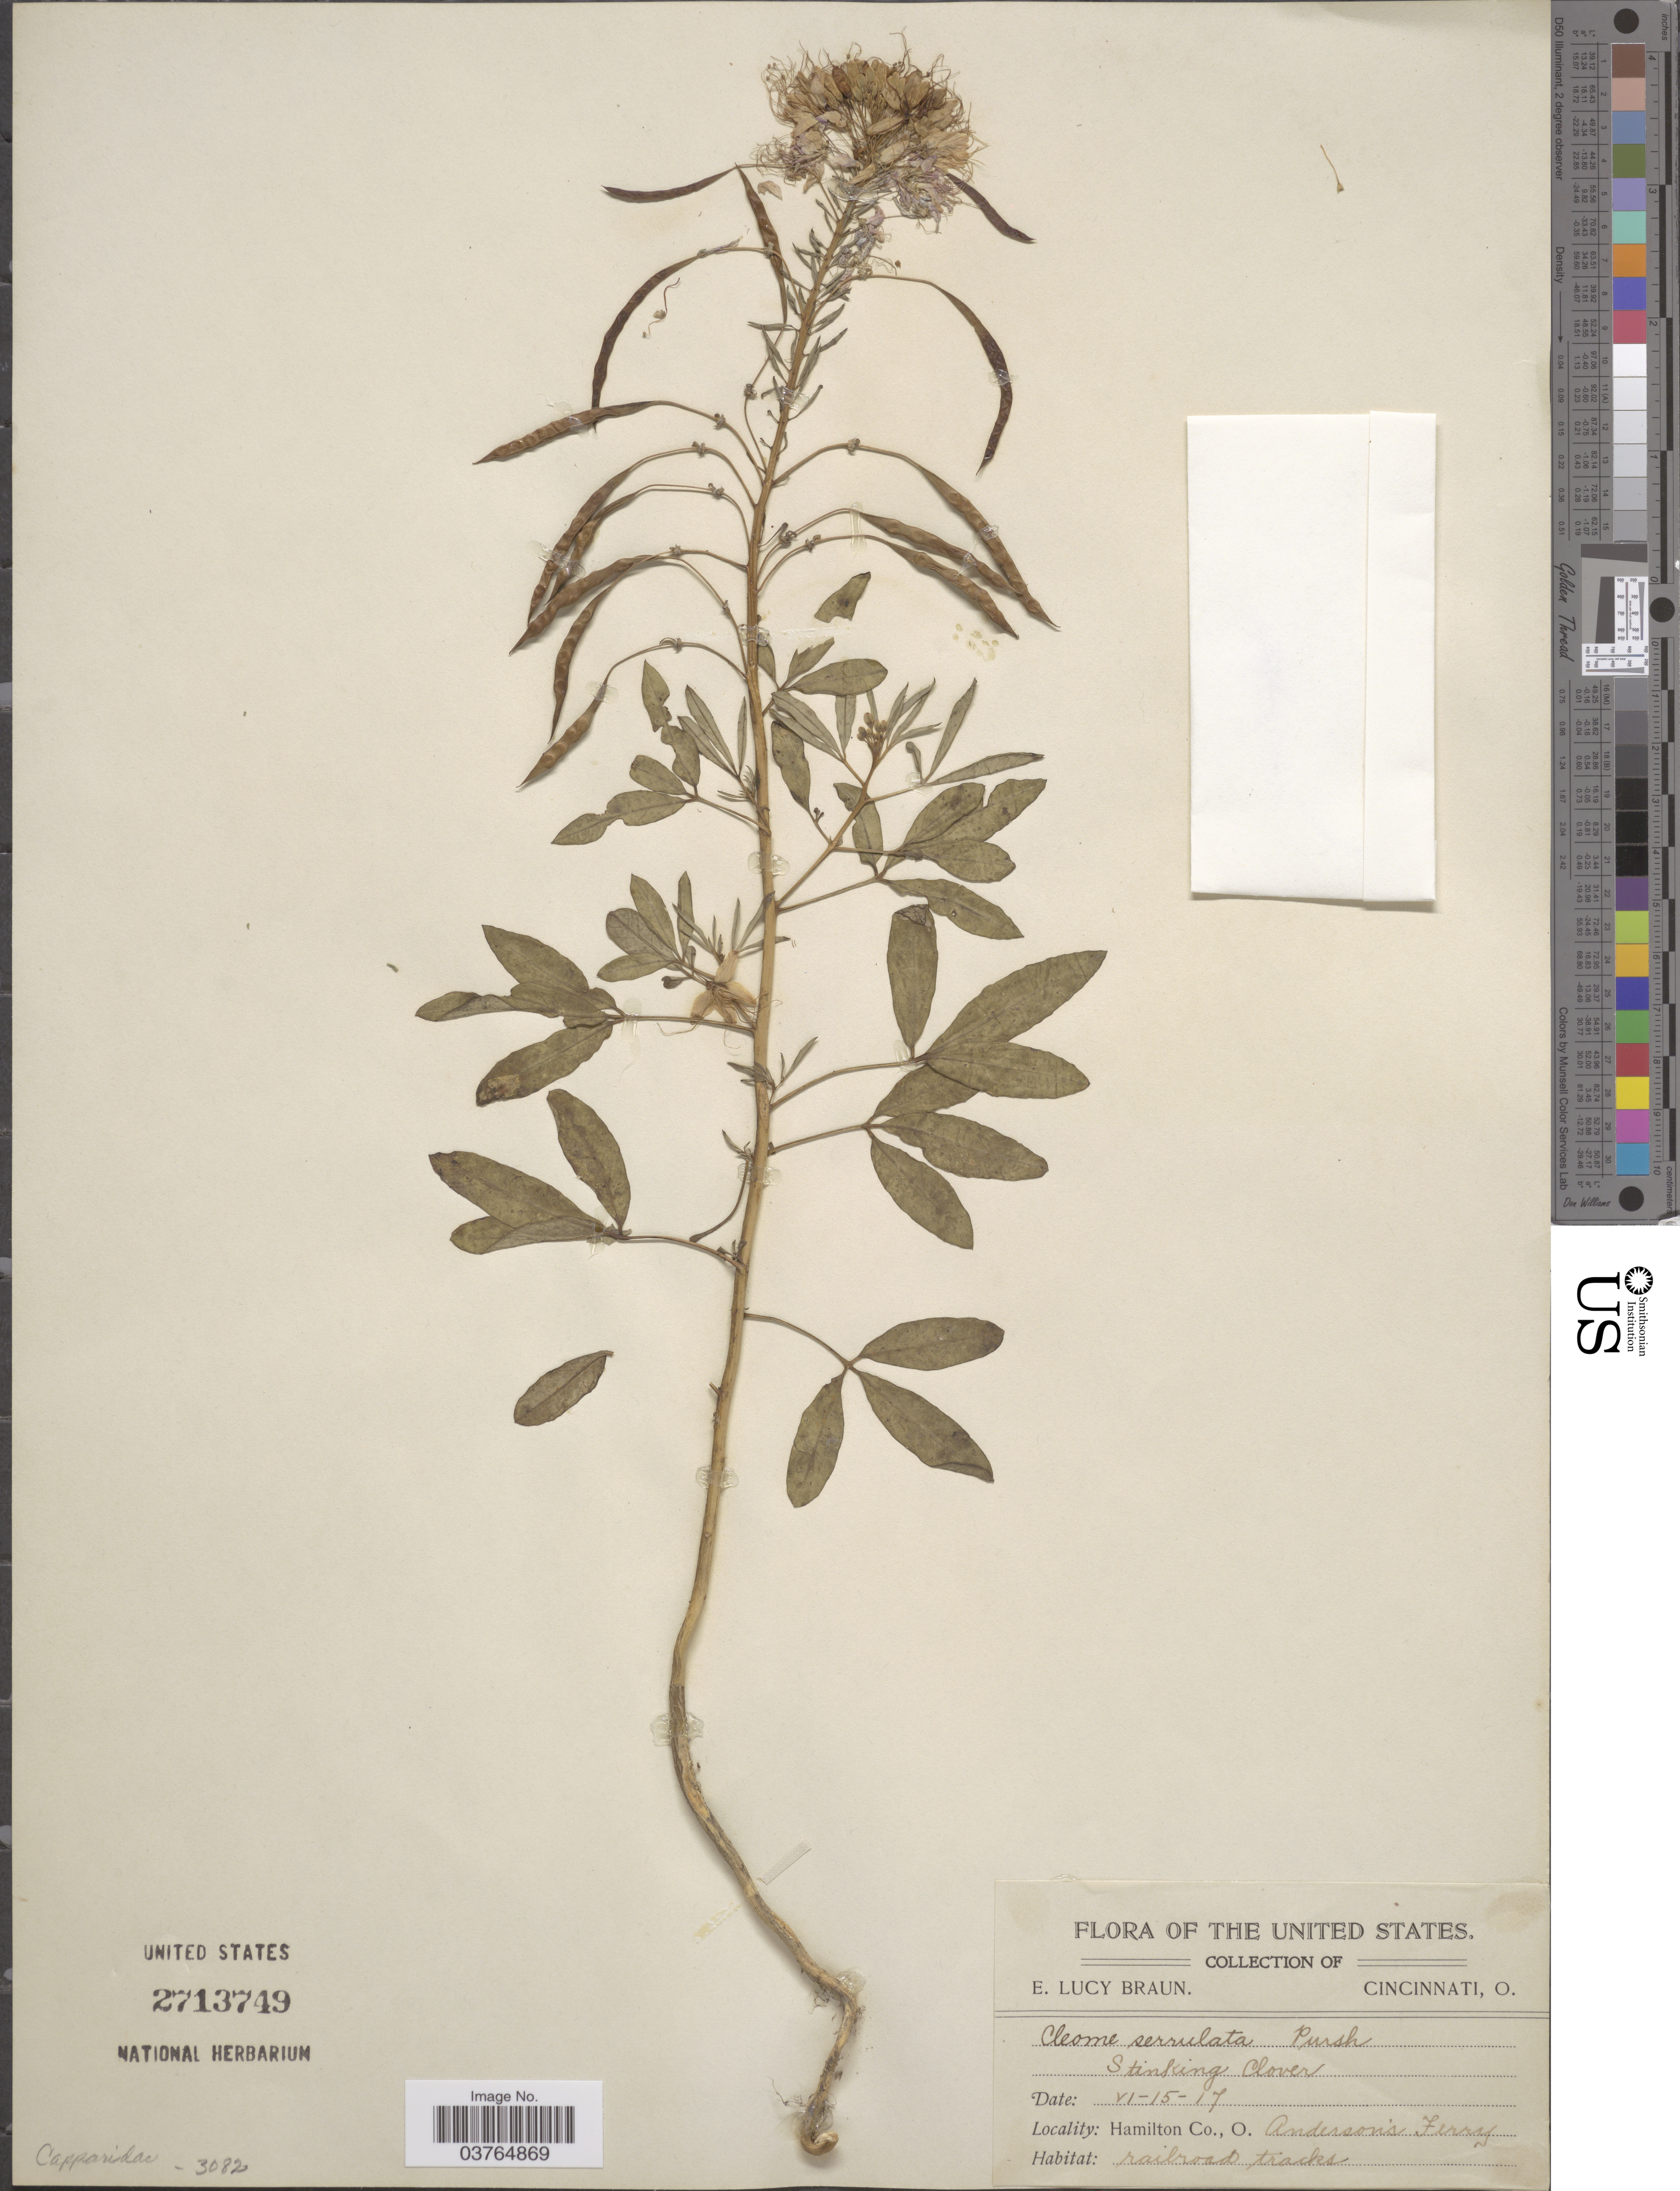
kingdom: Plantae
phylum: Tracheophyta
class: Magnoliopsida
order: Brassicales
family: Cleomaceae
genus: Cleomella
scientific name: Cleomella serrulata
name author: (Pursh) Roalson & J.C. Hall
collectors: E. L. Braun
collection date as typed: Transcribed d/m/y: 15/6/17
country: United States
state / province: Ohio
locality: Hamilton Co. Anderson's Ferry.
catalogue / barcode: US 2713749